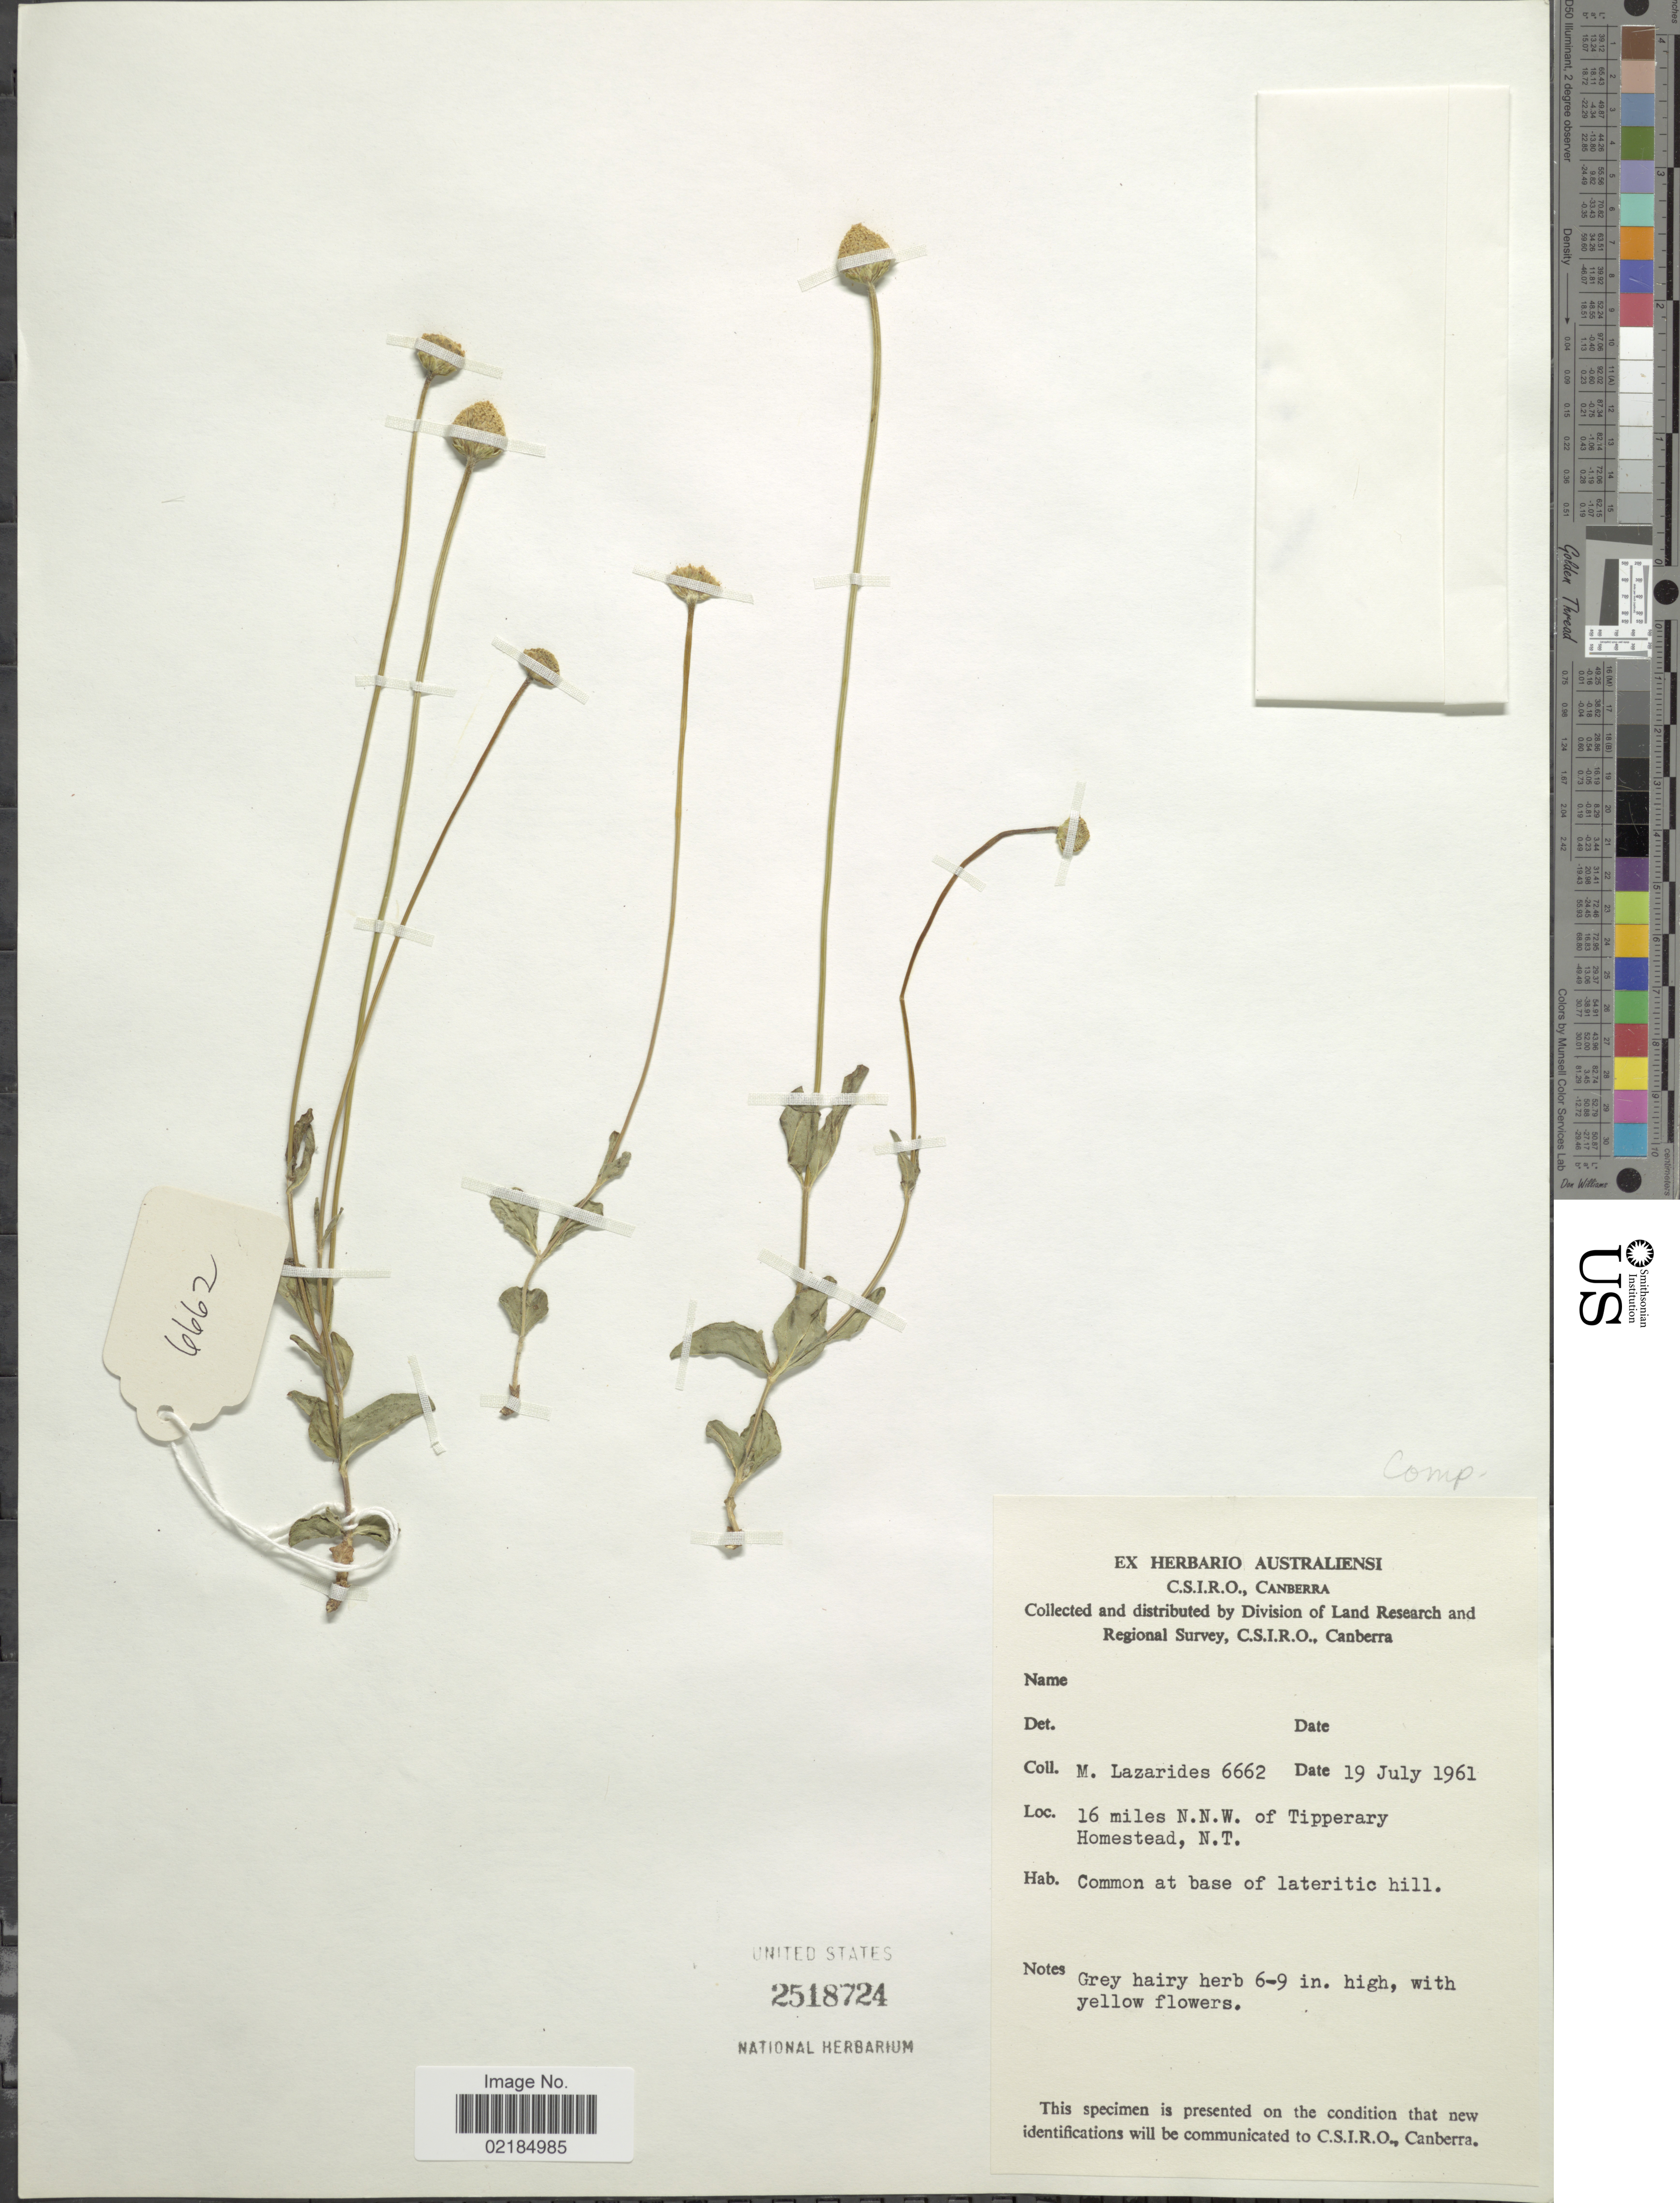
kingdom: Plantae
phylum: Tracheophyta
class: Magnoliopsida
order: Asterales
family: Asteraceae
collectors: M. Lazarides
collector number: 6662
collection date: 1961-07-19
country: Canada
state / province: Northwest Territories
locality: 16 miles N.N.W. of Tipperary Homestead, N.T.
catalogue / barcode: US 2518724